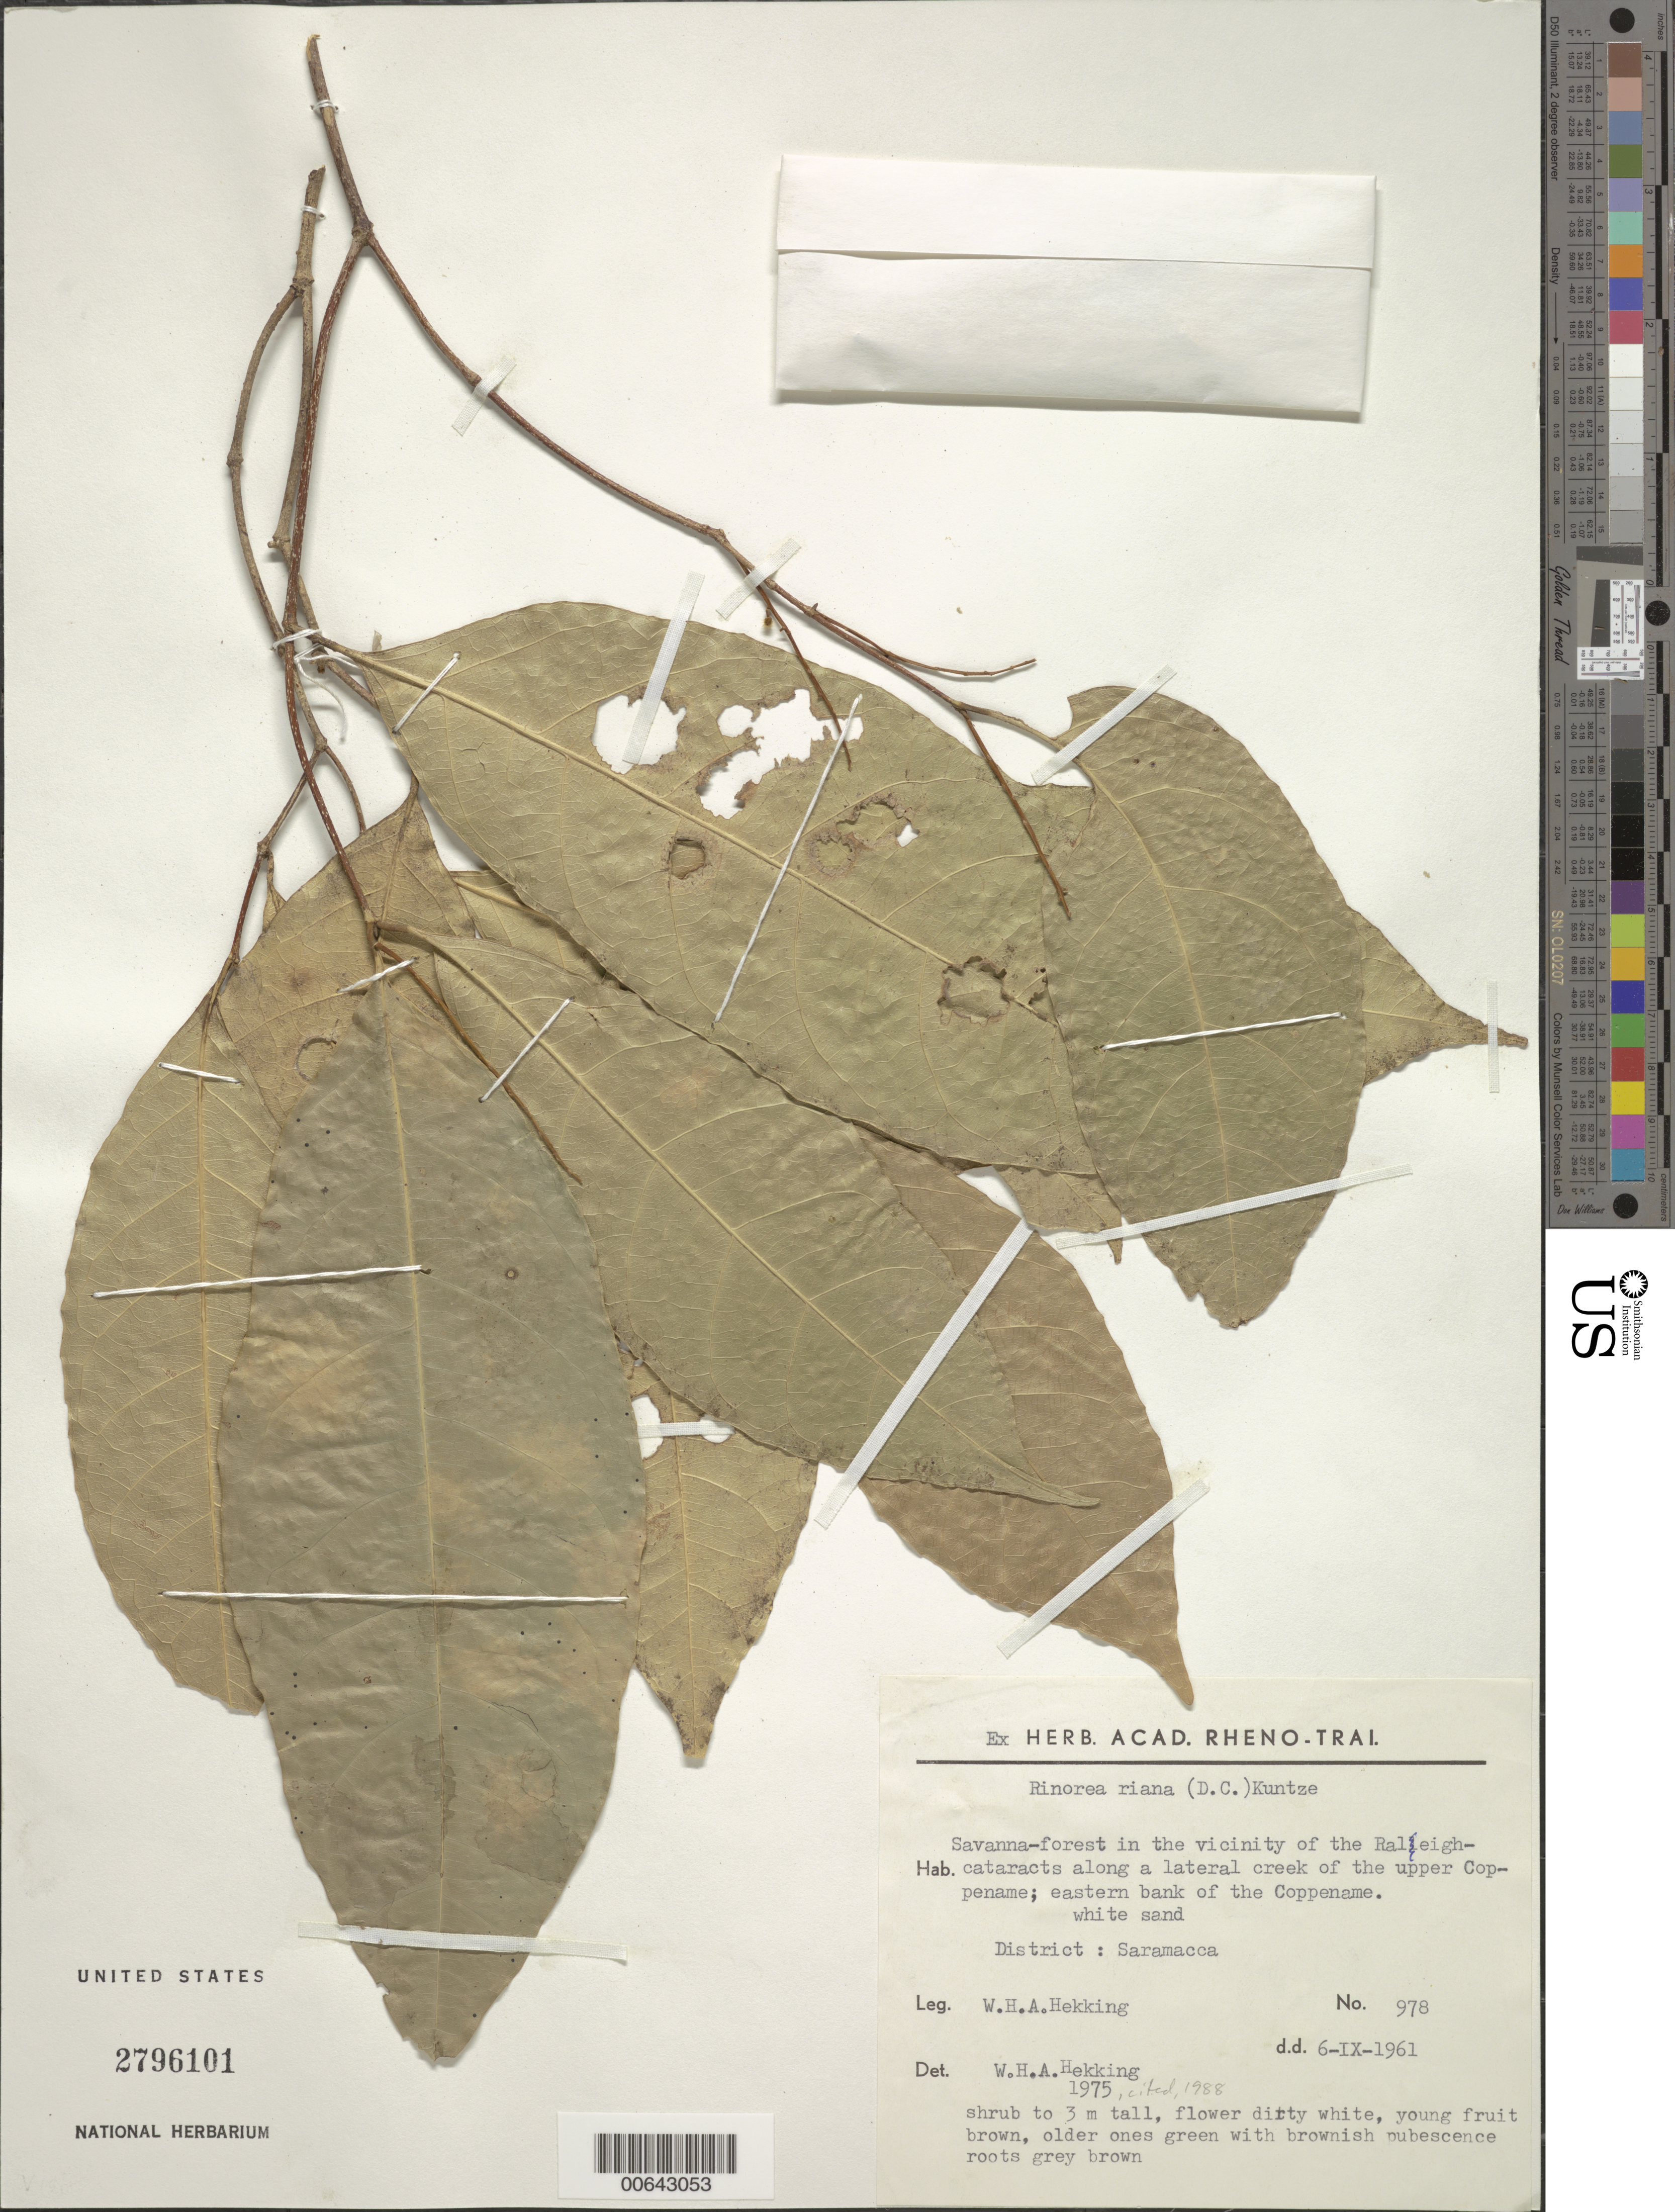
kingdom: Plantae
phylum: Tracheophyta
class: Magnoliopsida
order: Malpighiales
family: Violaceae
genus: Rinorea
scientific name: Rinorea riana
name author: Kuntze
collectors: W. H. A. Hekking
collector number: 978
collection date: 1961-09-06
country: Suriname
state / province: Saramacca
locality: Savanna-forest in the vicinity of the Raleigh-cataracts along a lateral creek of the upper Coppename; eastern bank of the Coppename. District: Saramacca.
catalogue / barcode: US 2796101